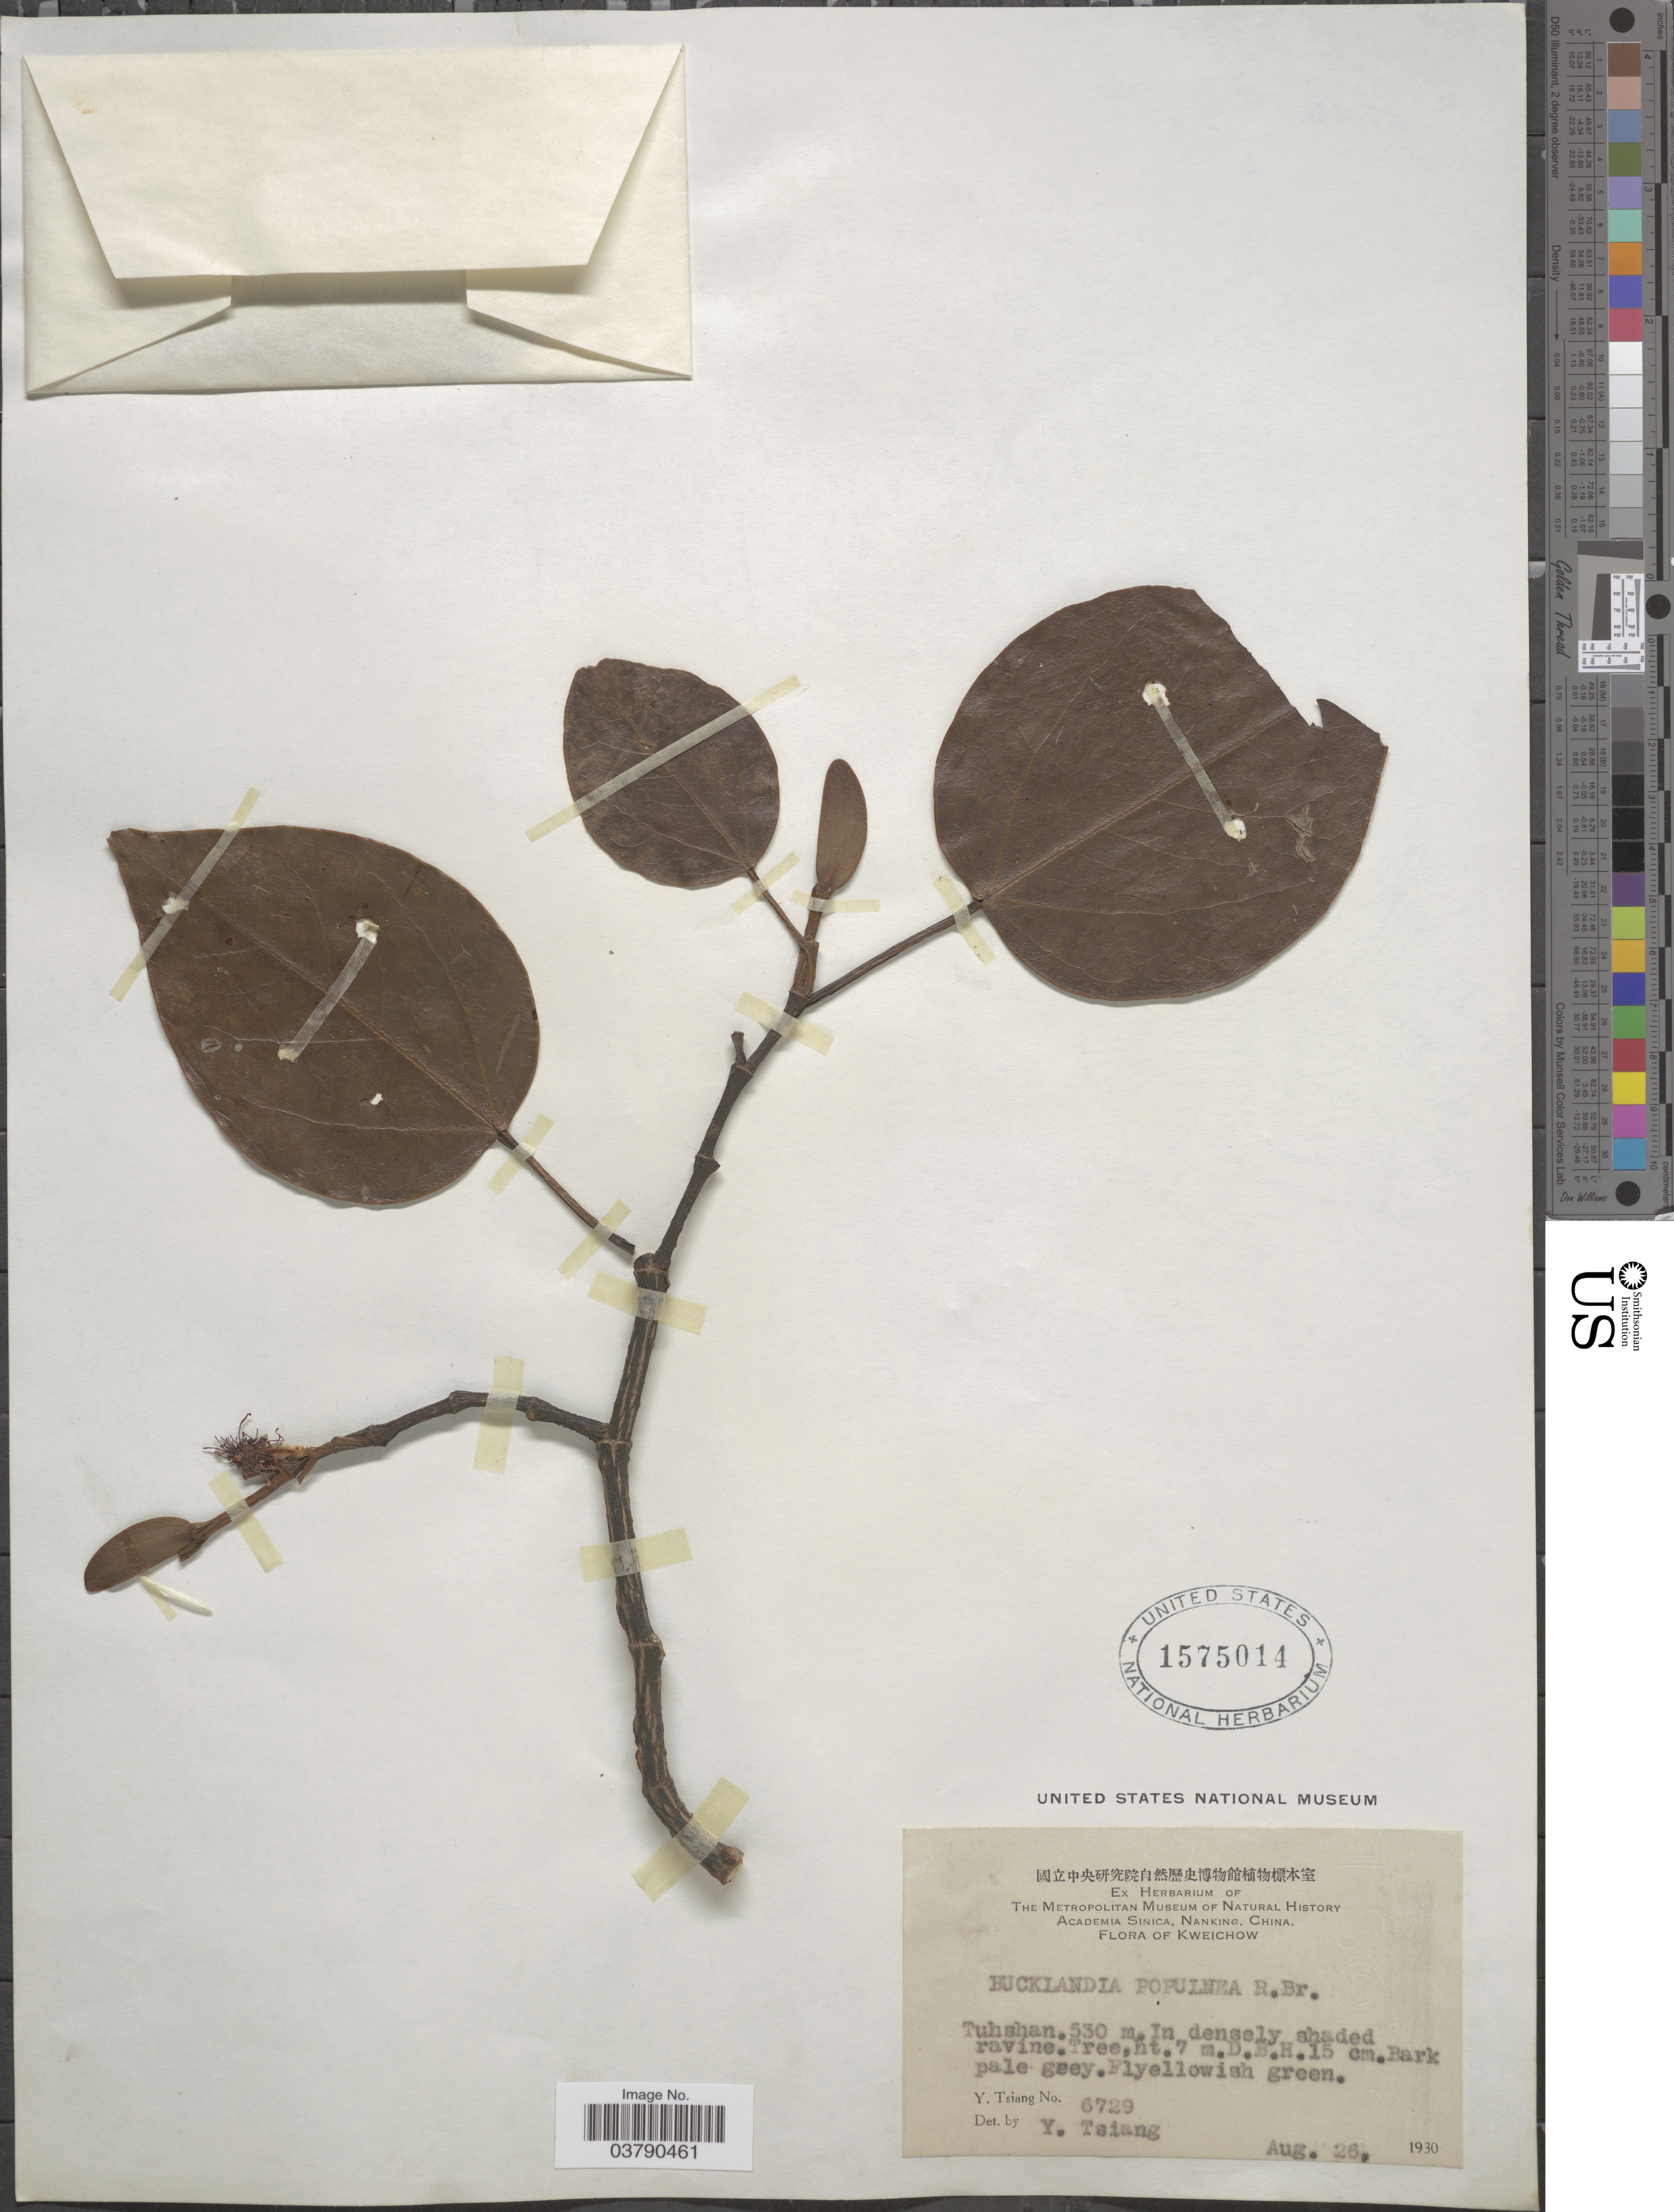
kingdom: Plantae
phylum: Tracheophyta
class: Magnoliopsida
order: Saxifragales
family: Hamamelidaceae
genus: Exbucklandia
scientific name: Exbucklandia longipetala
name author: H.T. Chang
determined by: Strong, Mark T., (BOT), Smithsonian Institution - National Museum of Natural History (UNITED STATES)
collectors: Y. Tsiang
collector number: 6729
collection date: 1930-08-26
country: China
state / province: Guizhou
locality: Kweichow. Tuhshan.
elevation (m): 530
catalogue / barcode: US 1575014